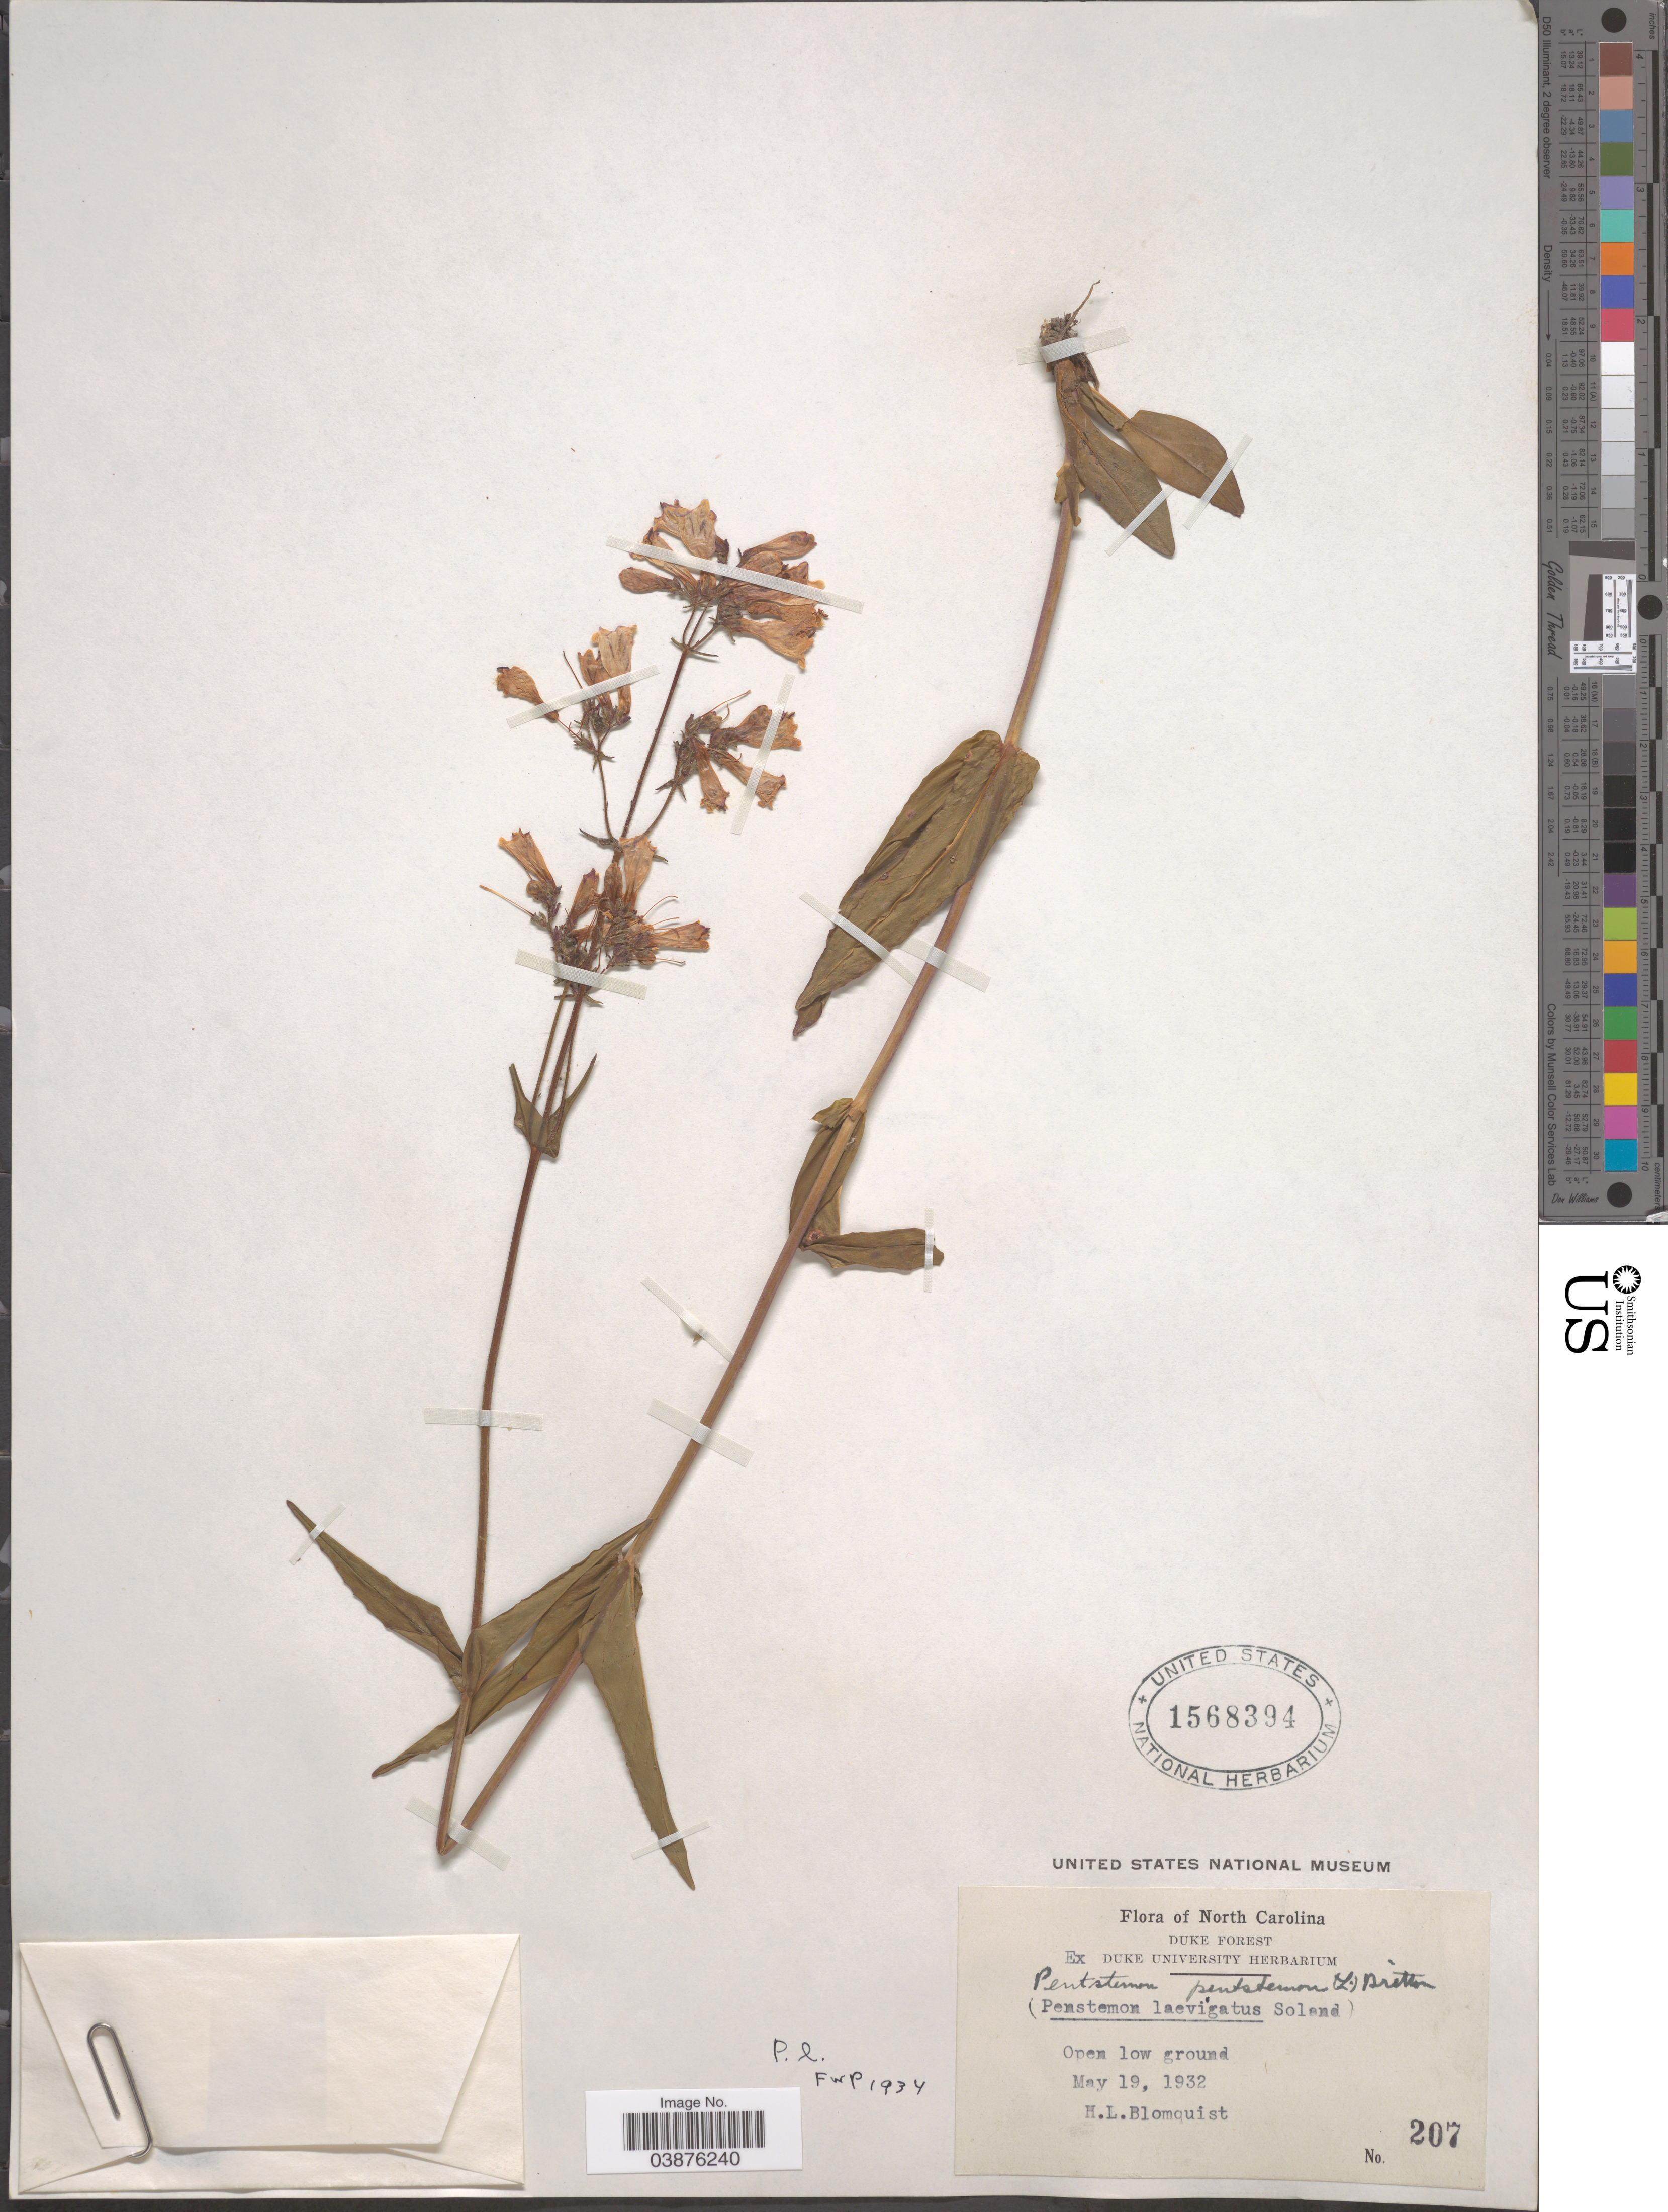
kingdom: Plantae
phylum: Tracheophyta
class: Magnoliopsida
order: Lamiales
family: Plantaginaceae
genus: Penstemon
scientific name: Penstemon laevigatus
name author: Aiton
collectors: H. Blomquist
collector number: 207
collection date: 1932-05-19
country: United States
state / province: North Carolina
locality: Duke Forest. Open low ground.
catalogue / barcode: US 1568394